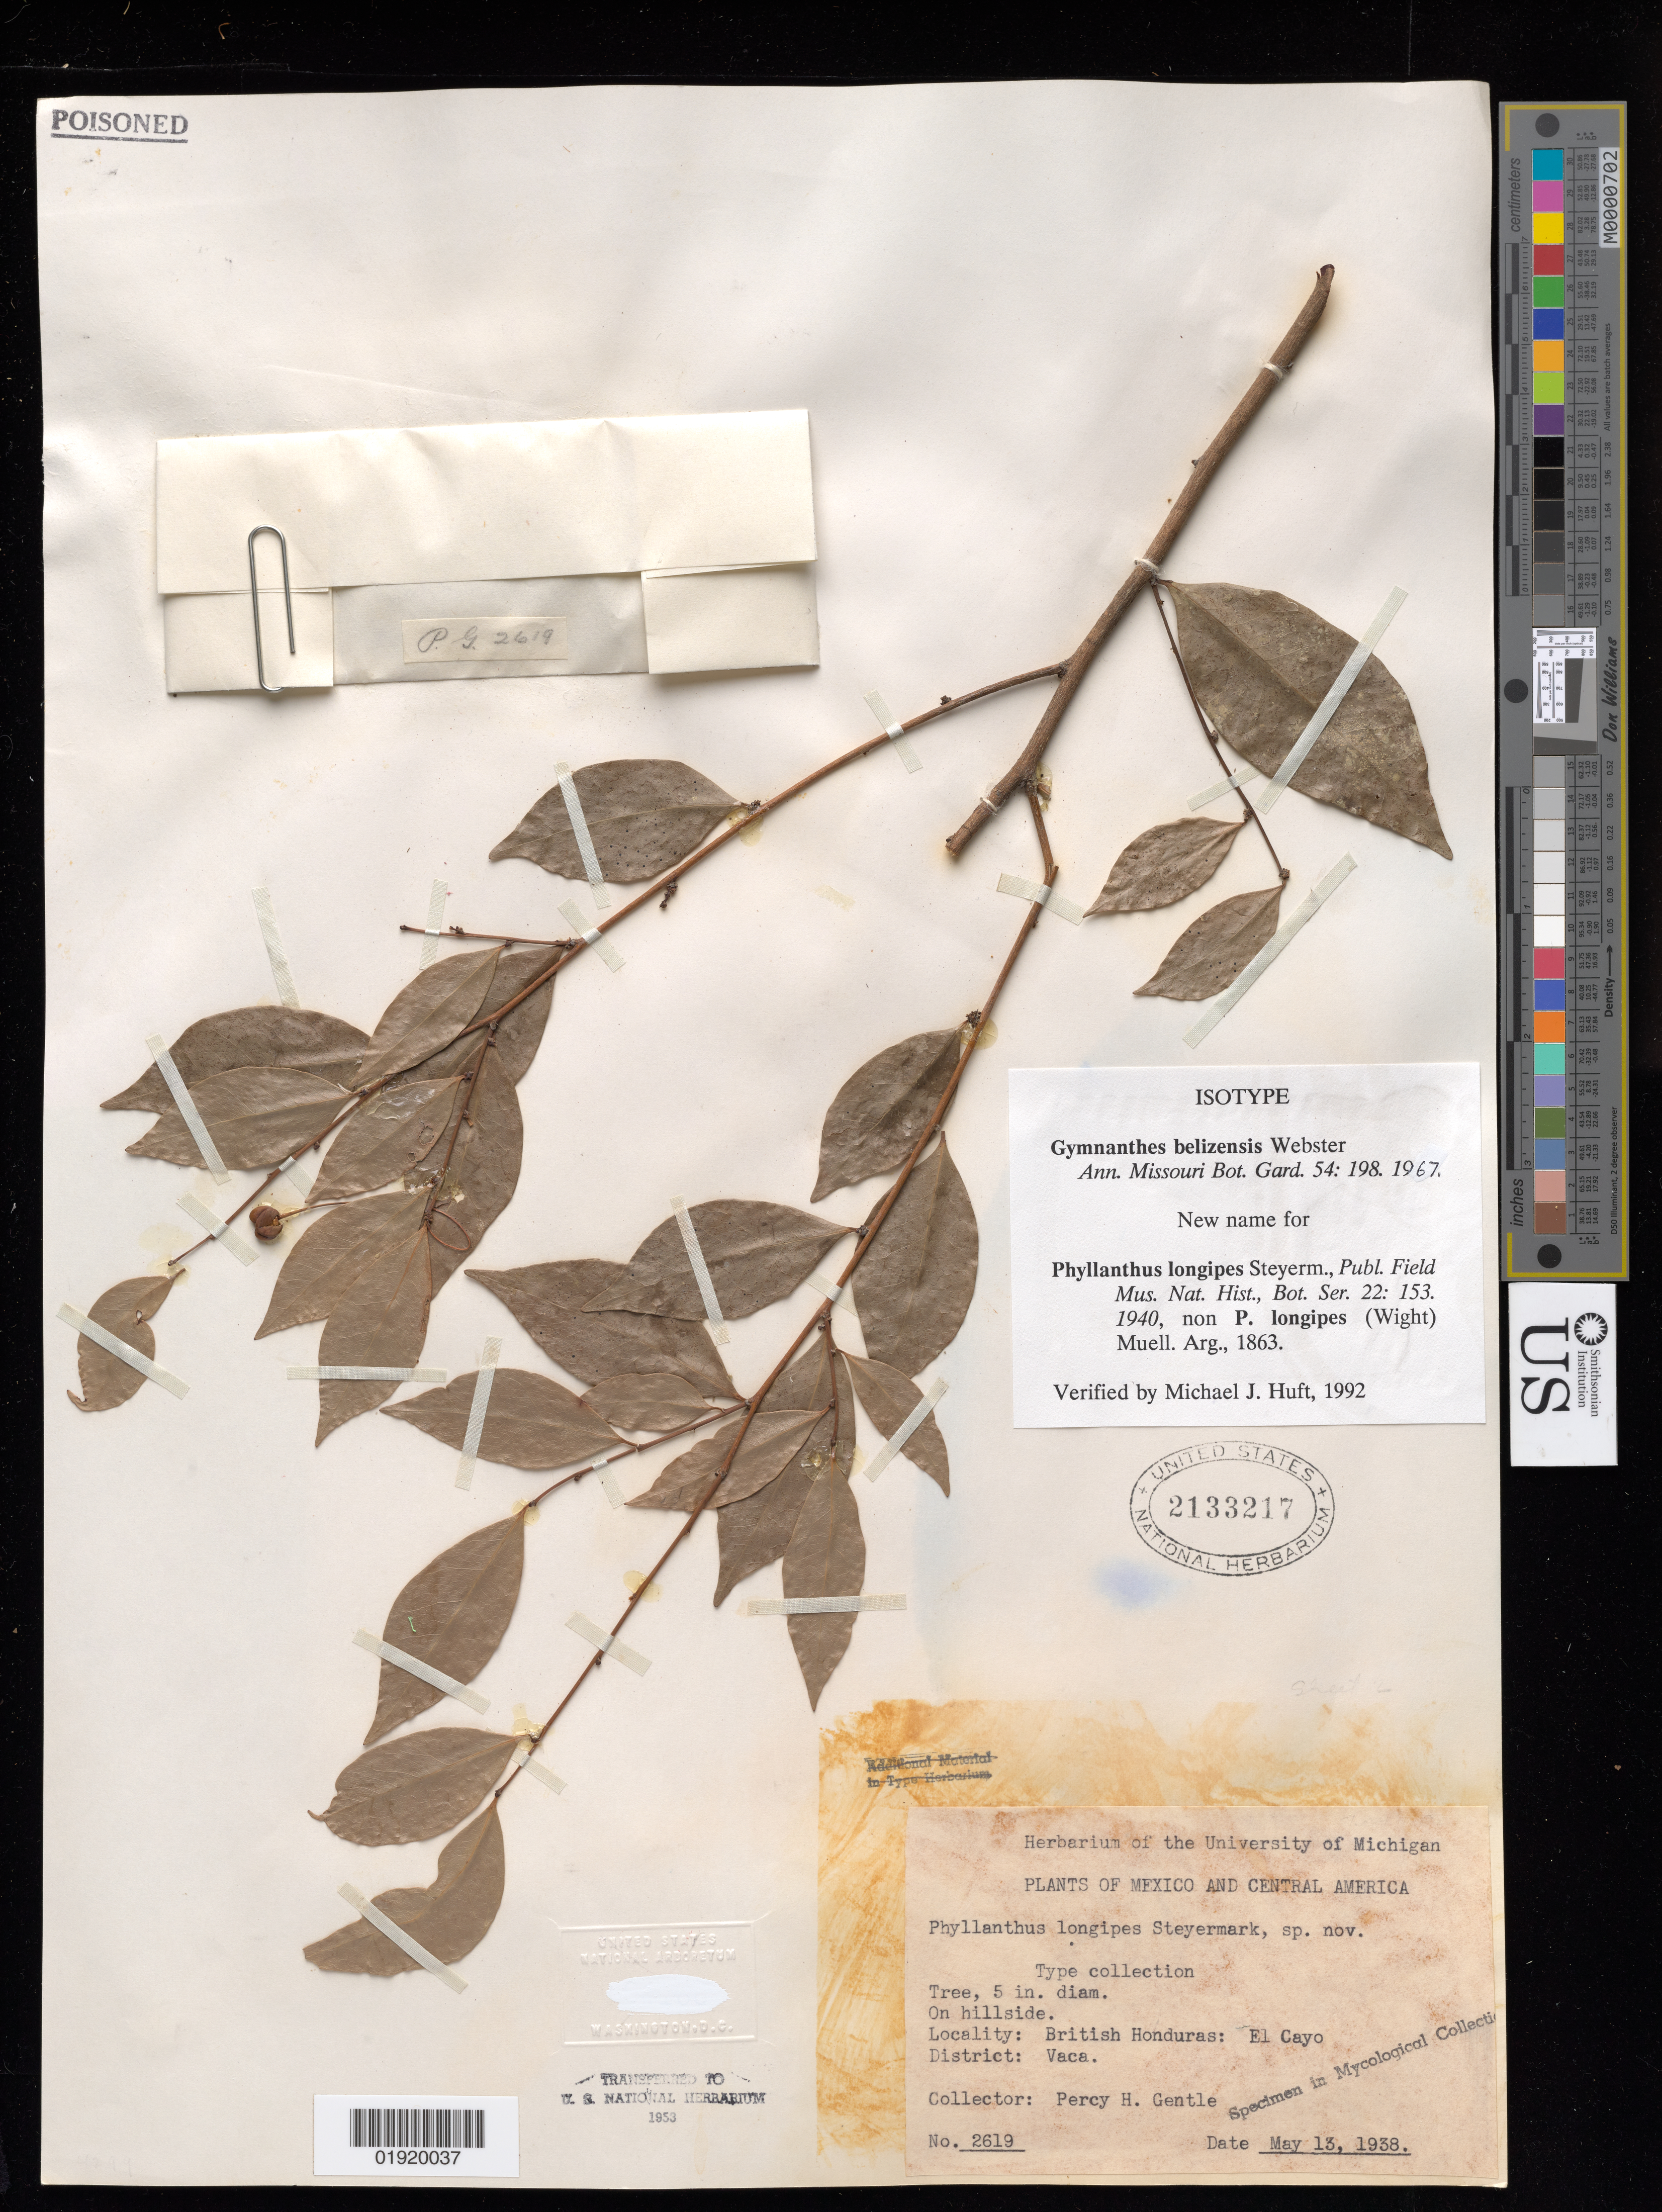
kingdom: Plantae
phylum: Tracheophyta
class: Magnoliopsida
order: Malpighiales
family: Phyllanthaceae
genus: Phyllanthus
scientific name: Phyllanthus longipes Steyerm., nom. illeg.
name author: Steyerm.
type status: Isotype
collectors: P. H. Gentle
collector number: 2619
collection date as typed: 13 May 1938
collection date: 1938-05-13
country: Belize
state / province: Cayo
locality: British Honduras: El Cayo District, Vaca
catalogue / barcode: US 2133217